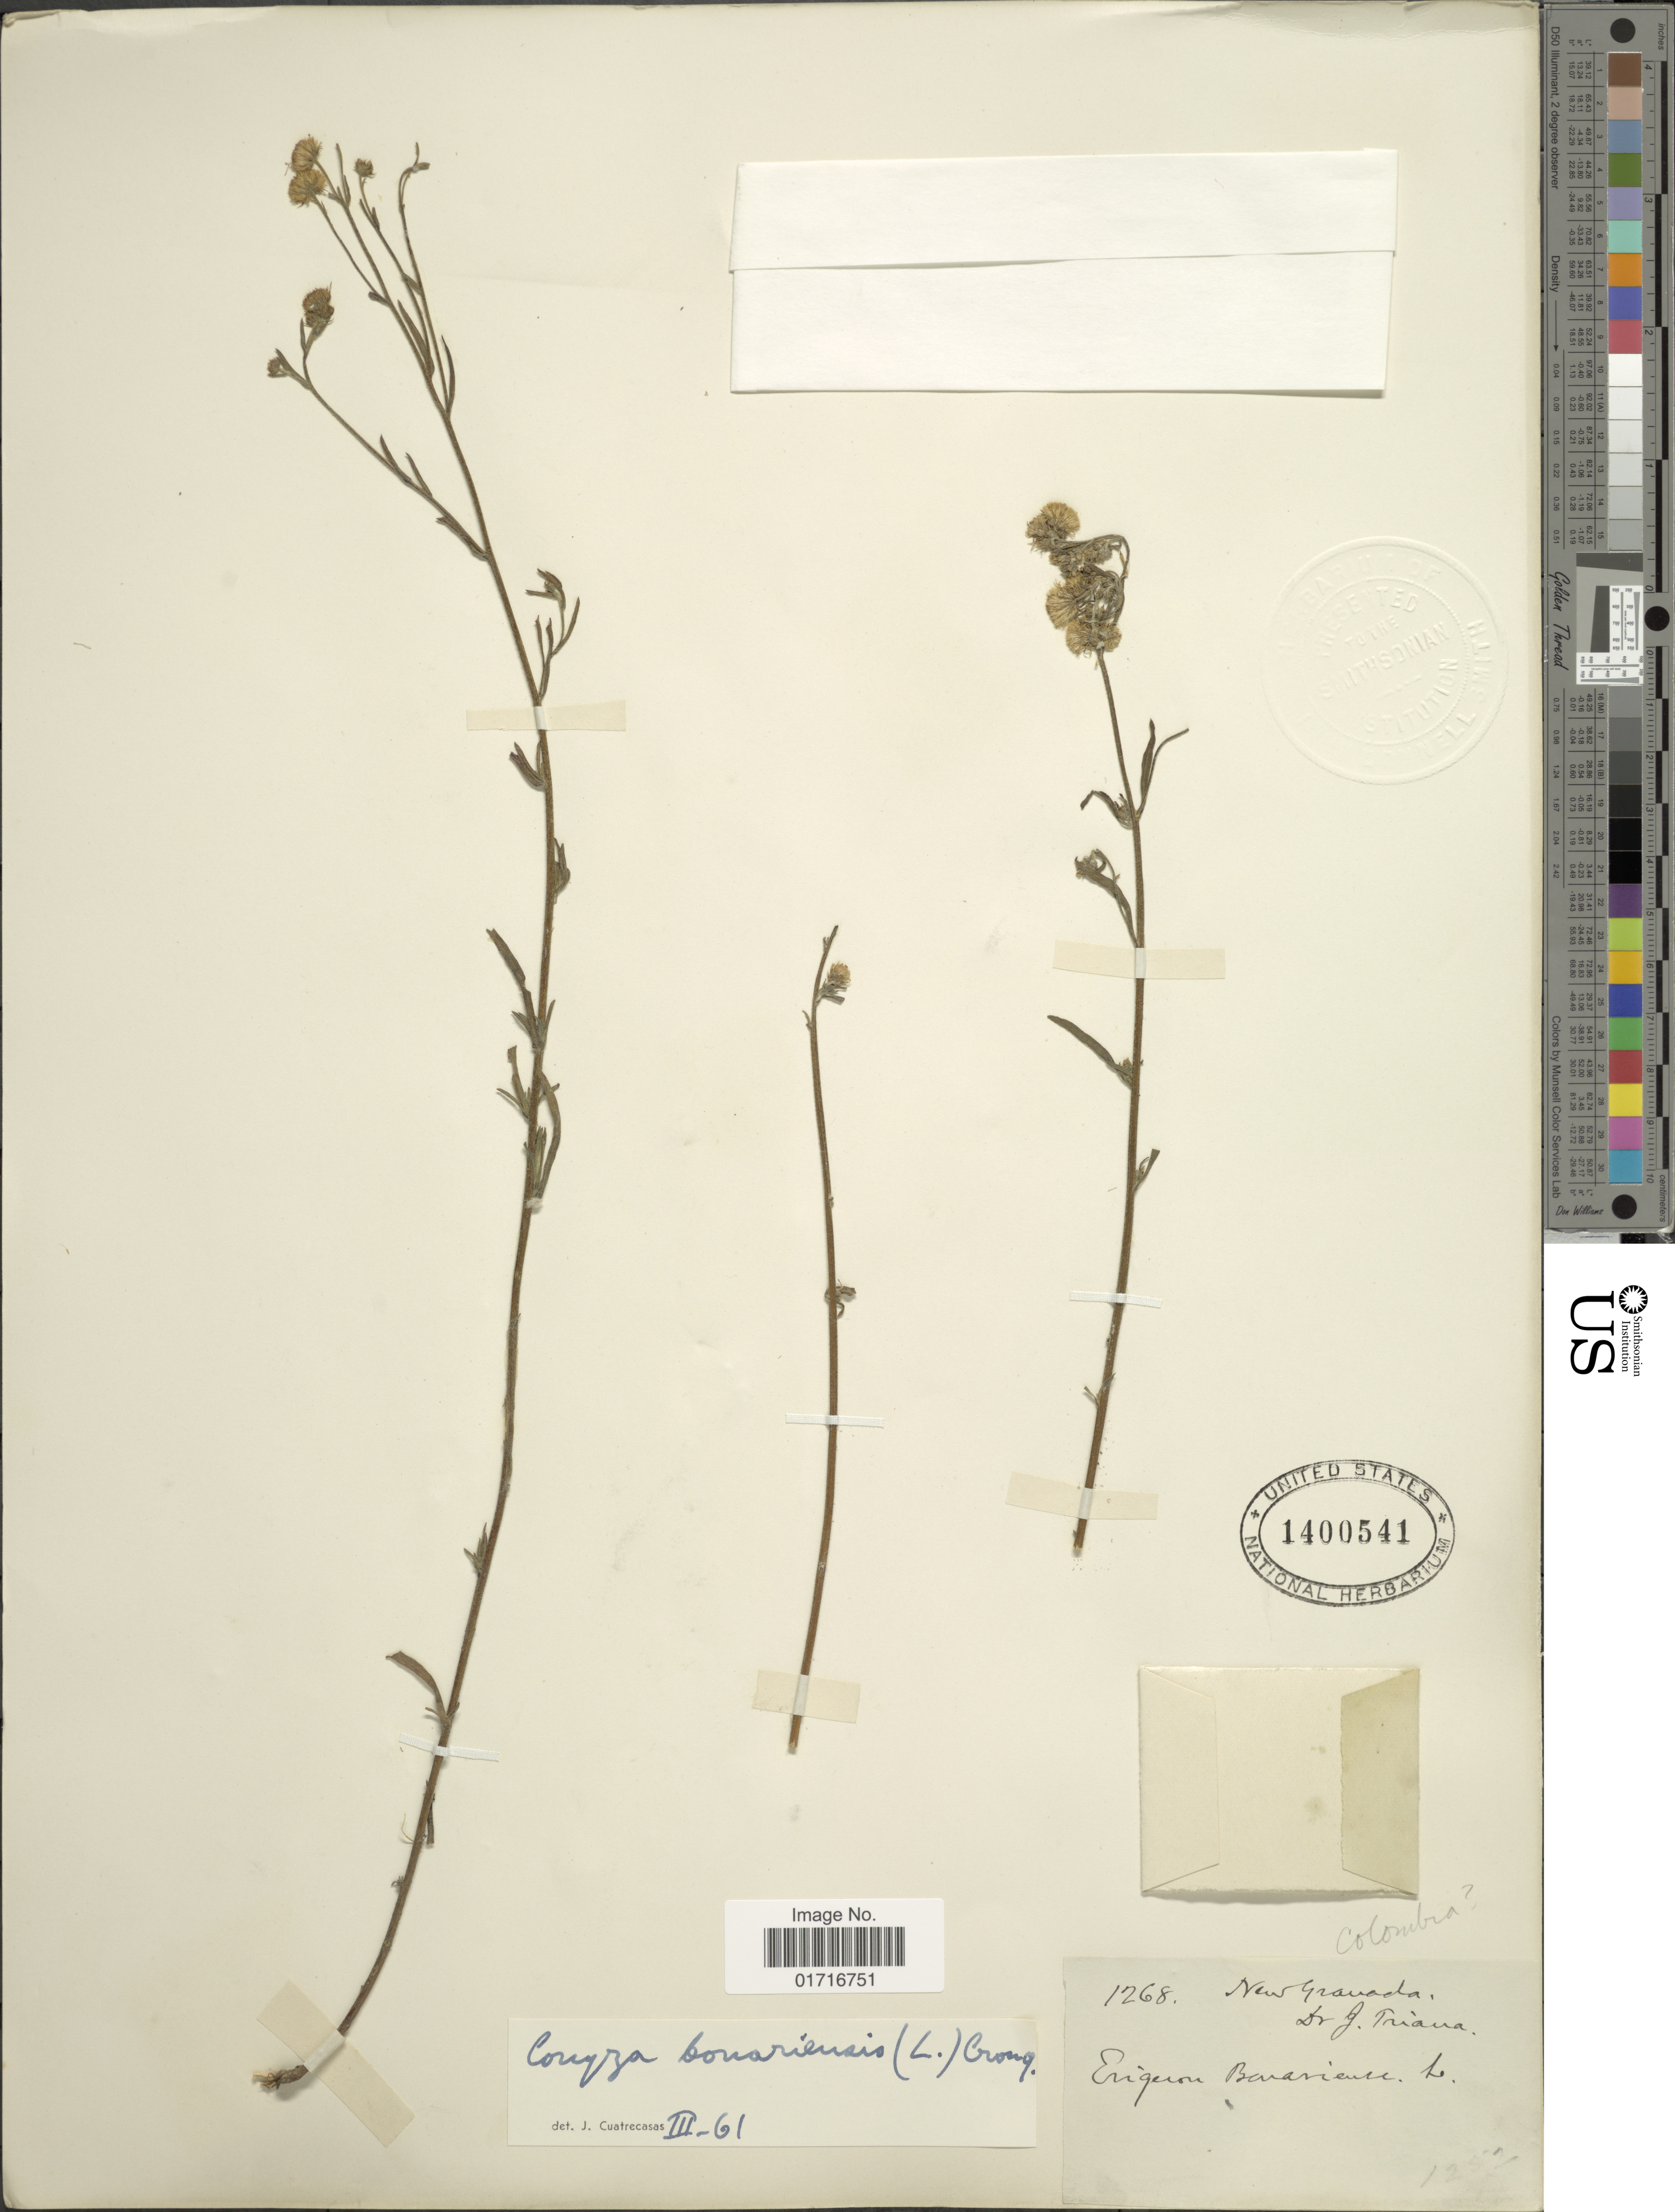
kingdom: Plantae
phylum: Tracheophyta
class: Magnoliopsida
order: Asterales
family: Asteraceae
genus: Conyza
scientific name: Conyza bonariensis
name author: (L.) Cronq.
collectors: J. Triana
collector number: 1268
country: Colombia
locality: New Granada. Columbia.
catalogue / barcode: US 1400541